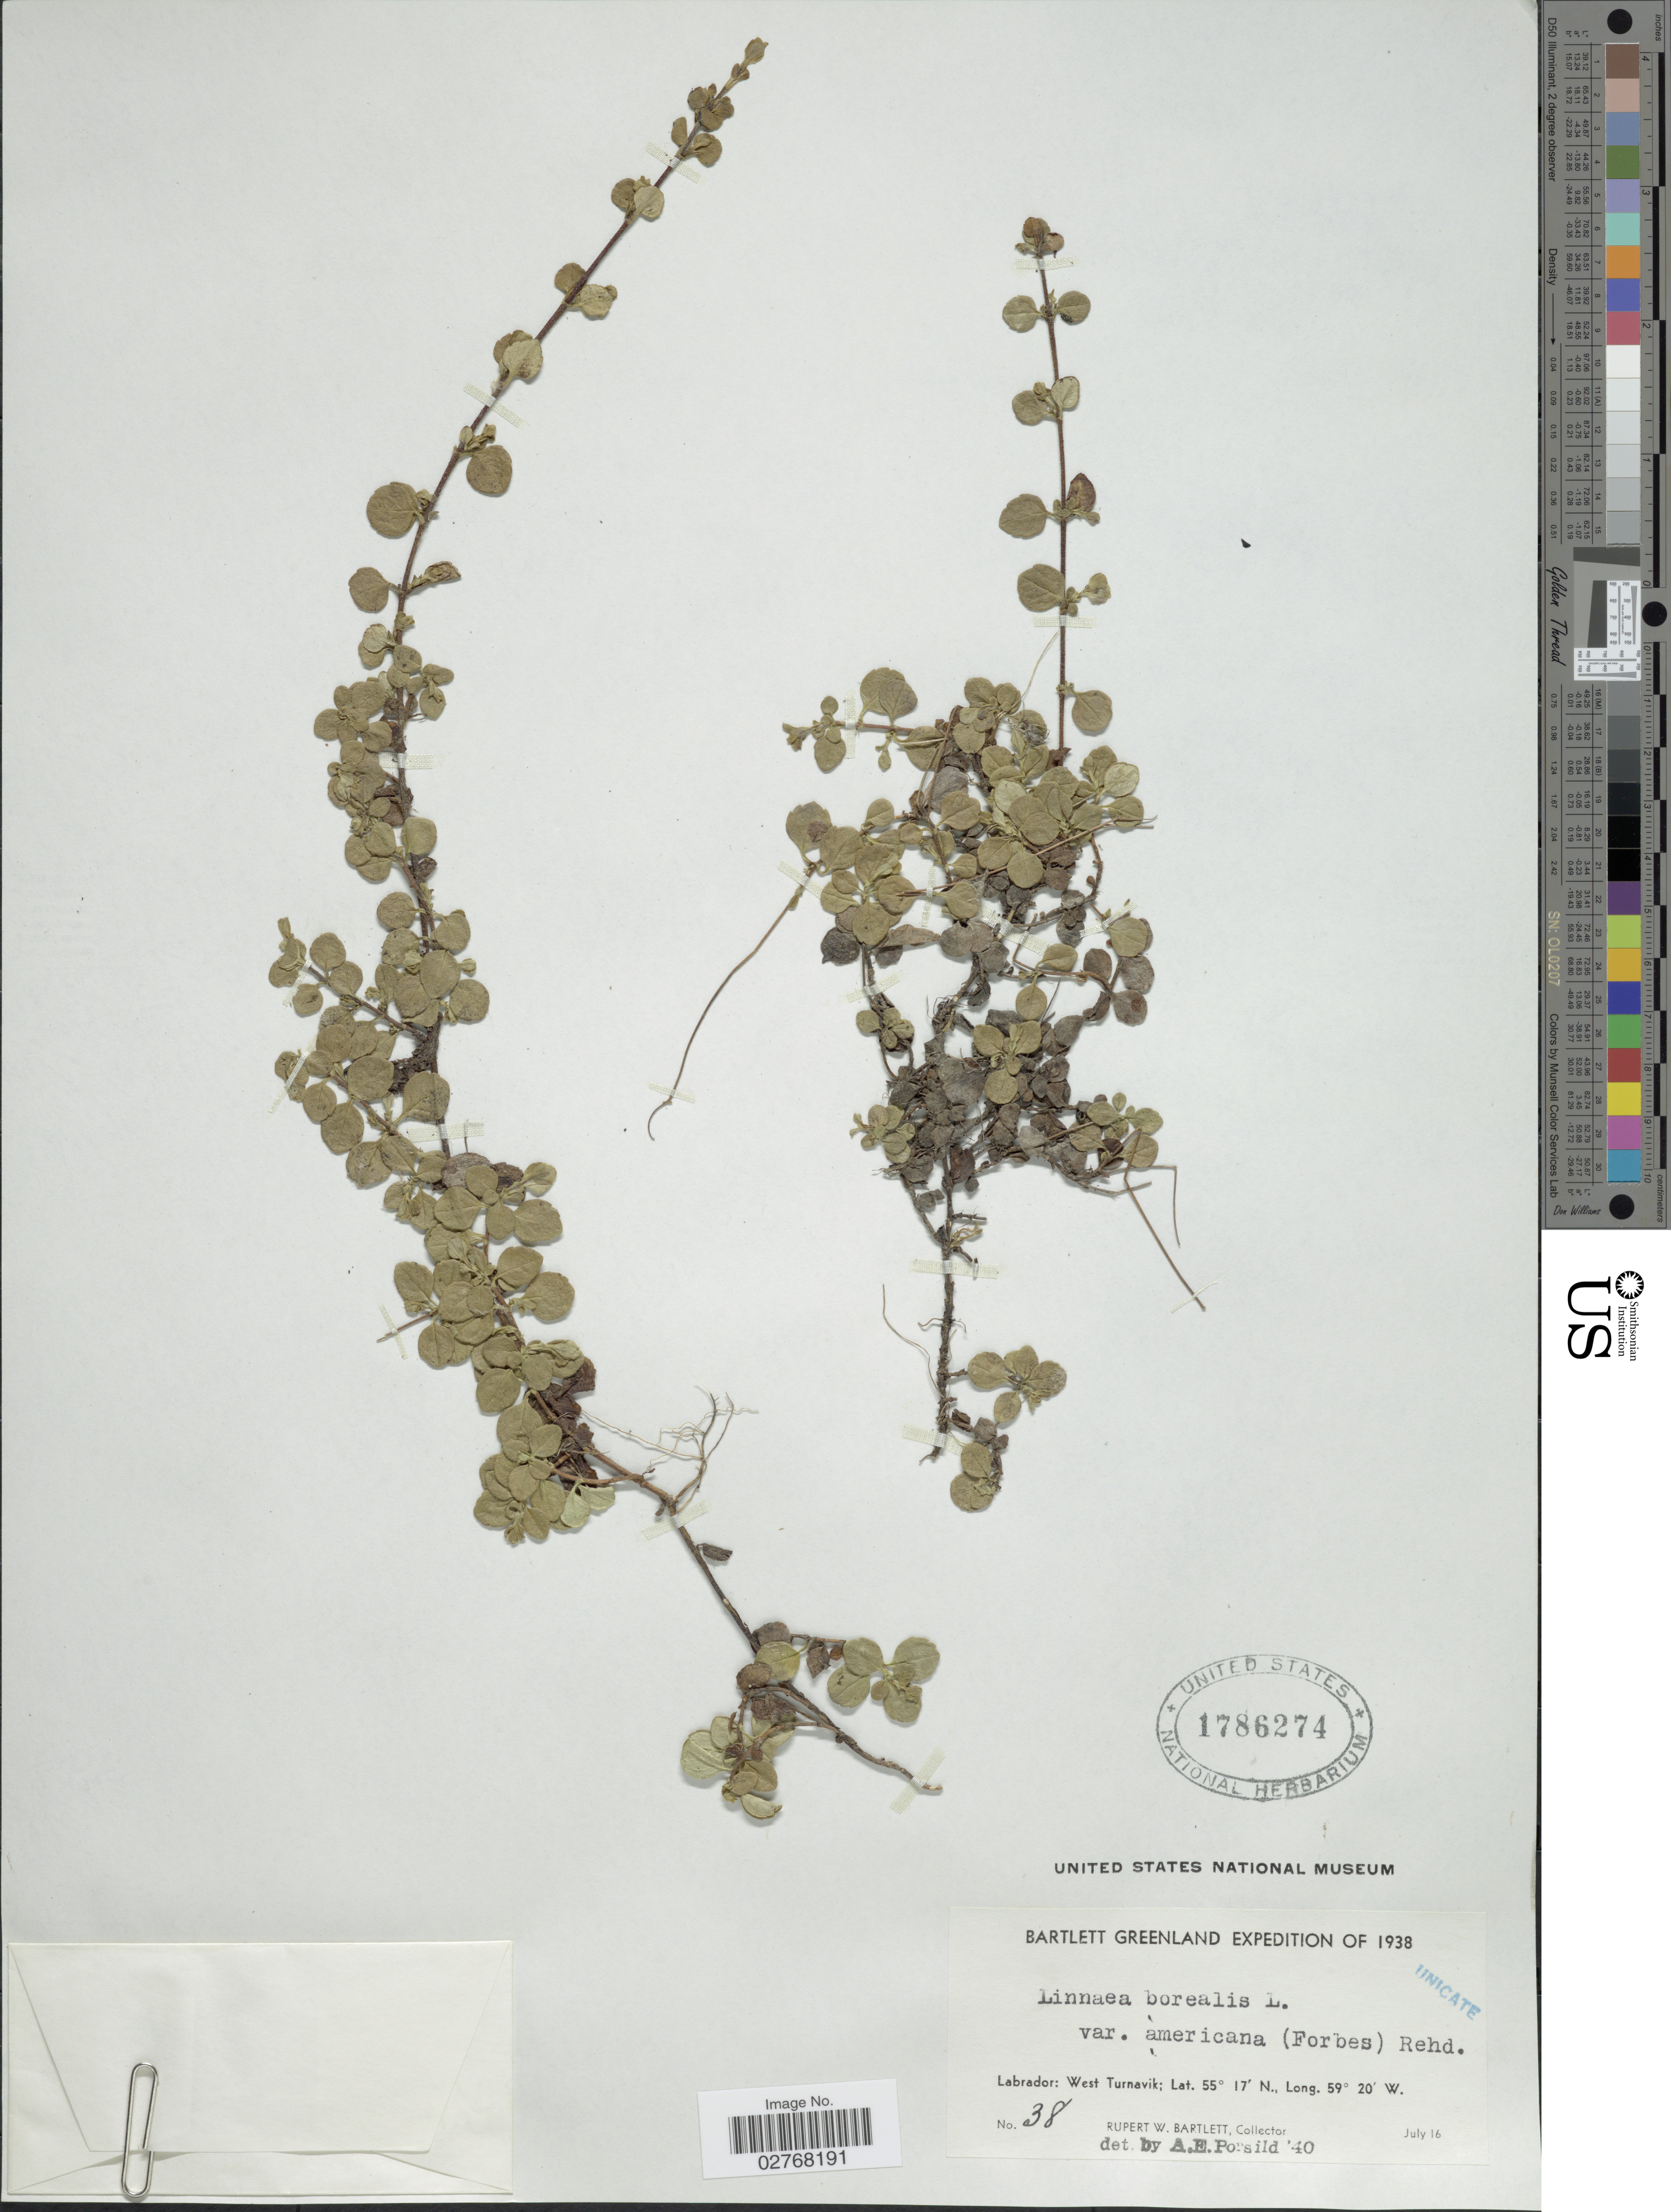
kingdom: Plantae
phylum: Tracheophyta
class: Magnoliopsida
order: Dipsacales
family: Caprifoliaceae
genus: Linnaea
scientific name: Linnaea borealis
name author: L.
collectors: R. W. Bartlett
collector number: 38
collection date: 1938-07-16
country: Canada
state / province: Newfoundland and Labrador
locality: Labrador: West Turnavik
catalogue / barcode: US 1786274